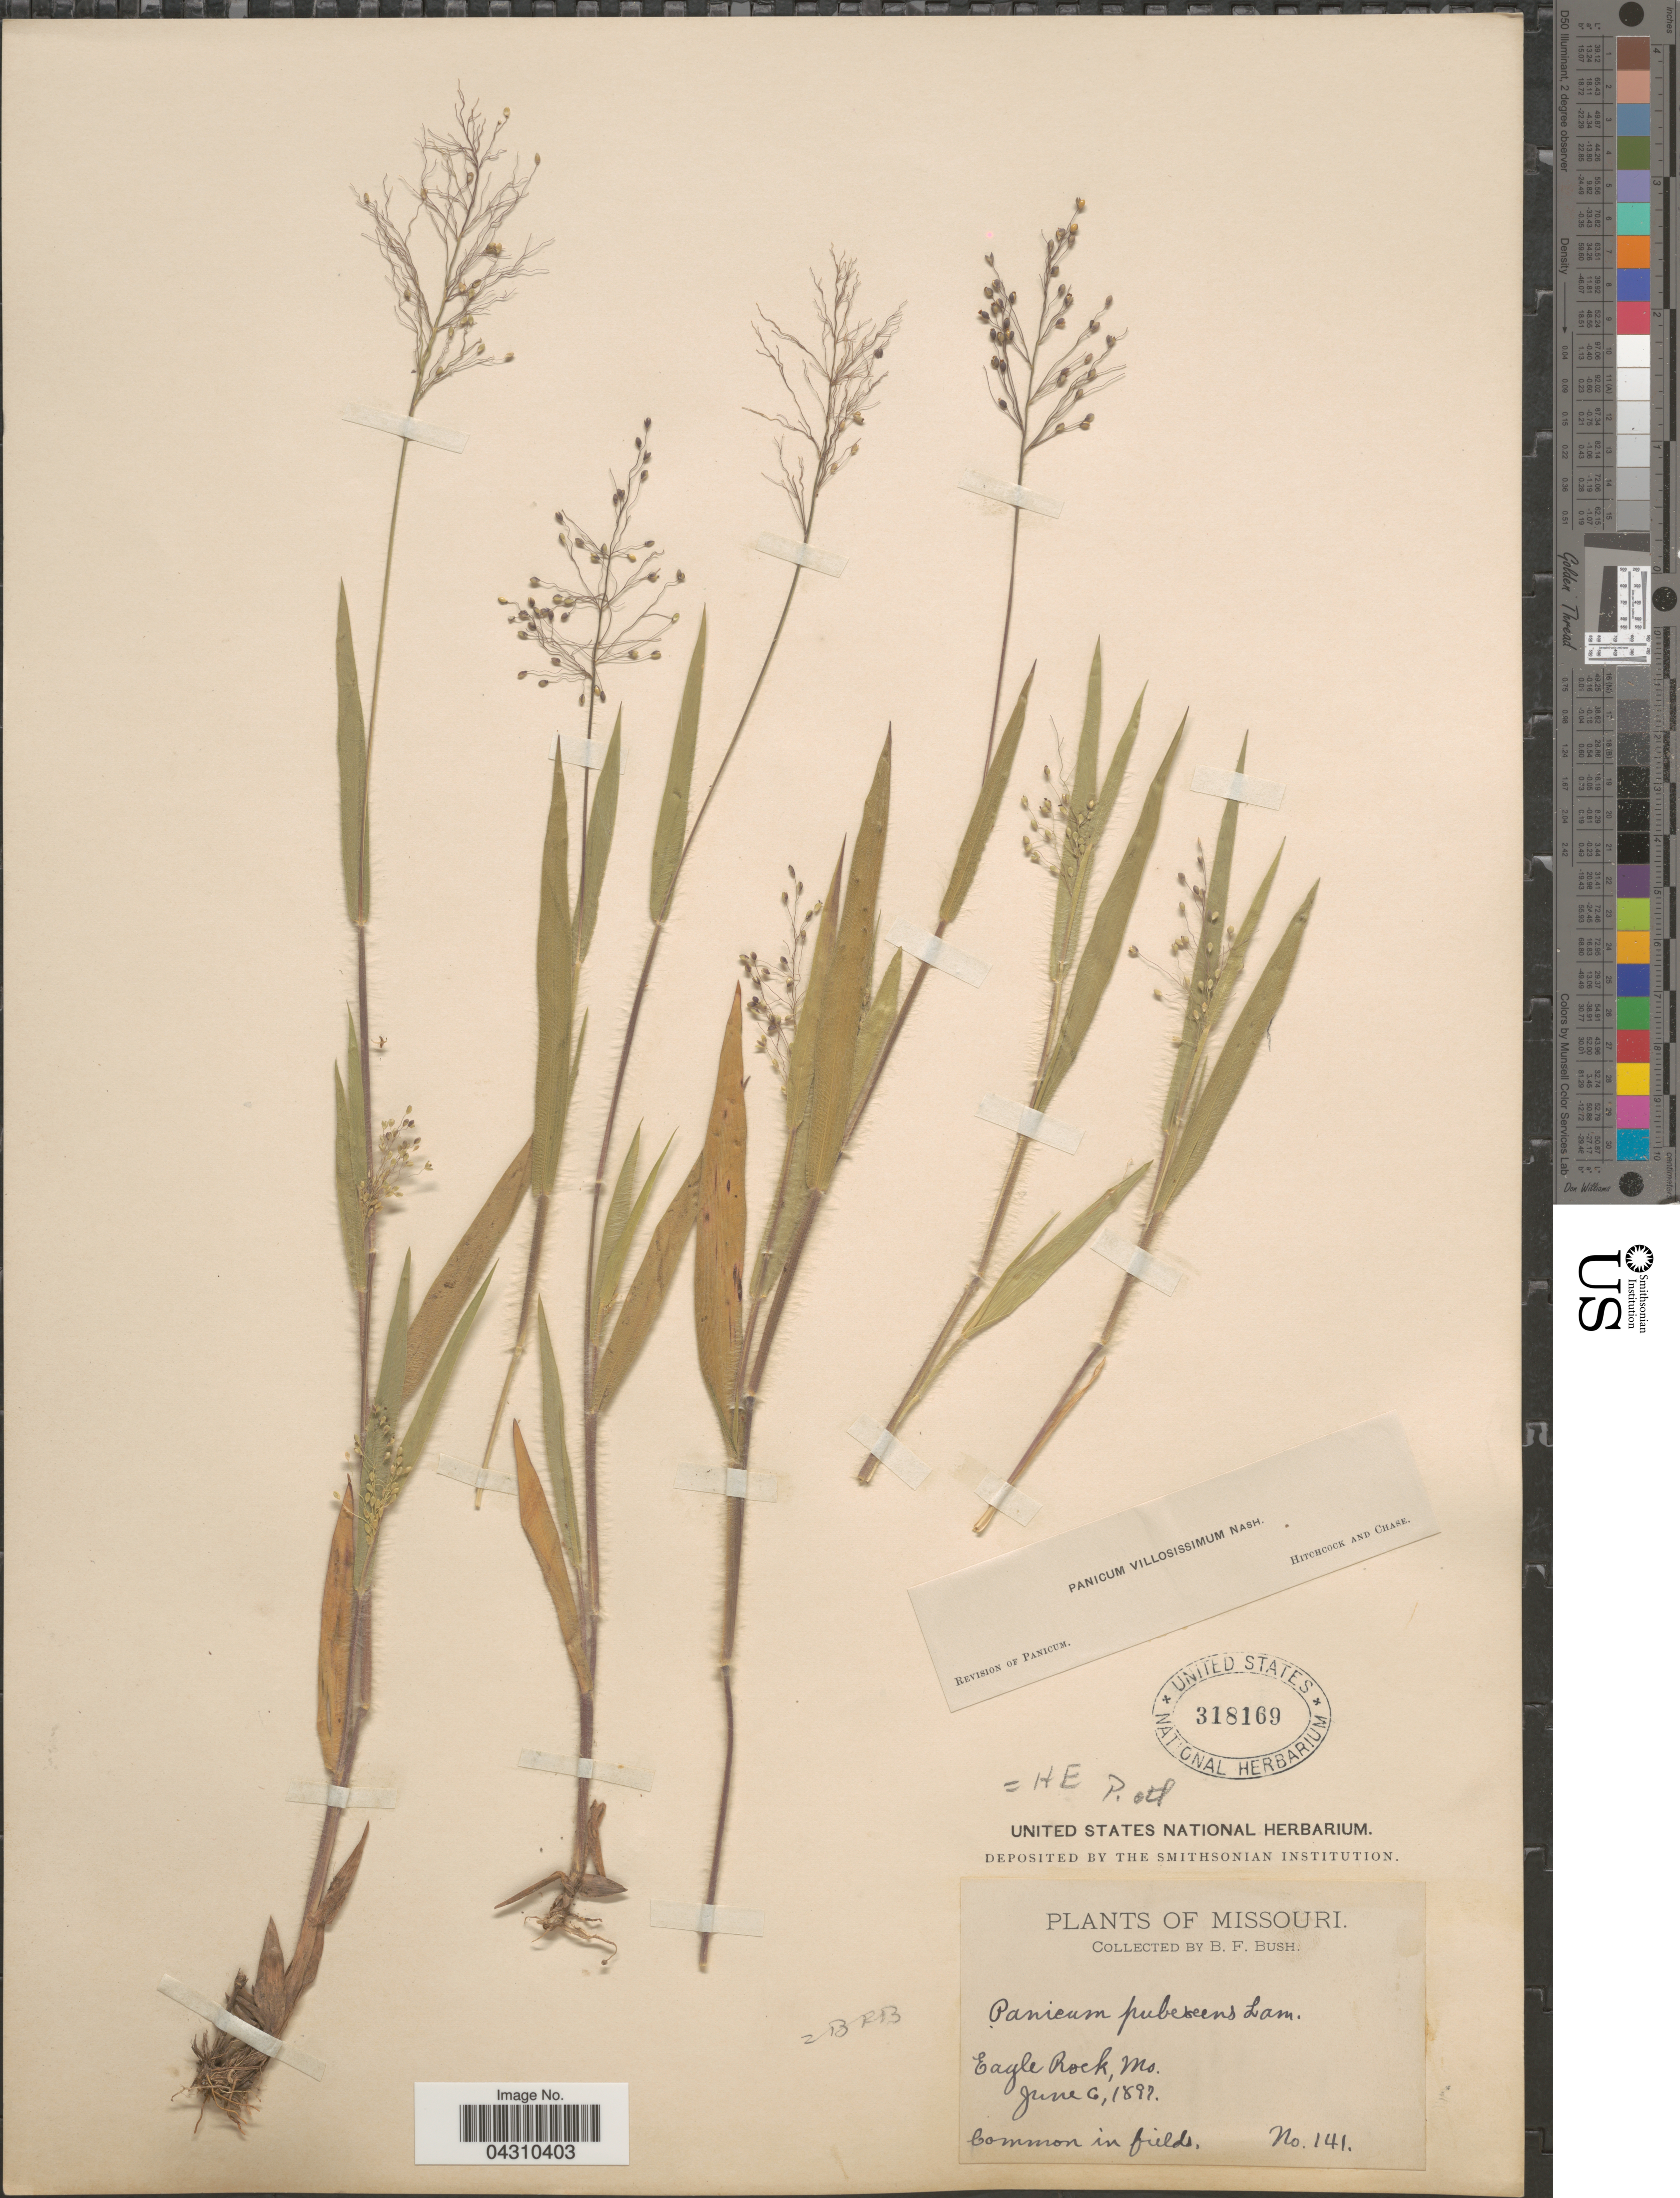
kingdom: Plantae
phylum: Tracheophyta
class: Liliopsida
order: Poales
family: Poaceae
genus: Dichanthelium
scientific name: Dichanthelium acuminatum var. acuminatum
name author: (Sw.) Gould & C.A. Clark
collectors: B. F. Bush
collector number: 141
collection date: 1897-06-06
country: United States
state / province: Missouri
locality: Eagle Rock.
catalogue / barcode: US 318169